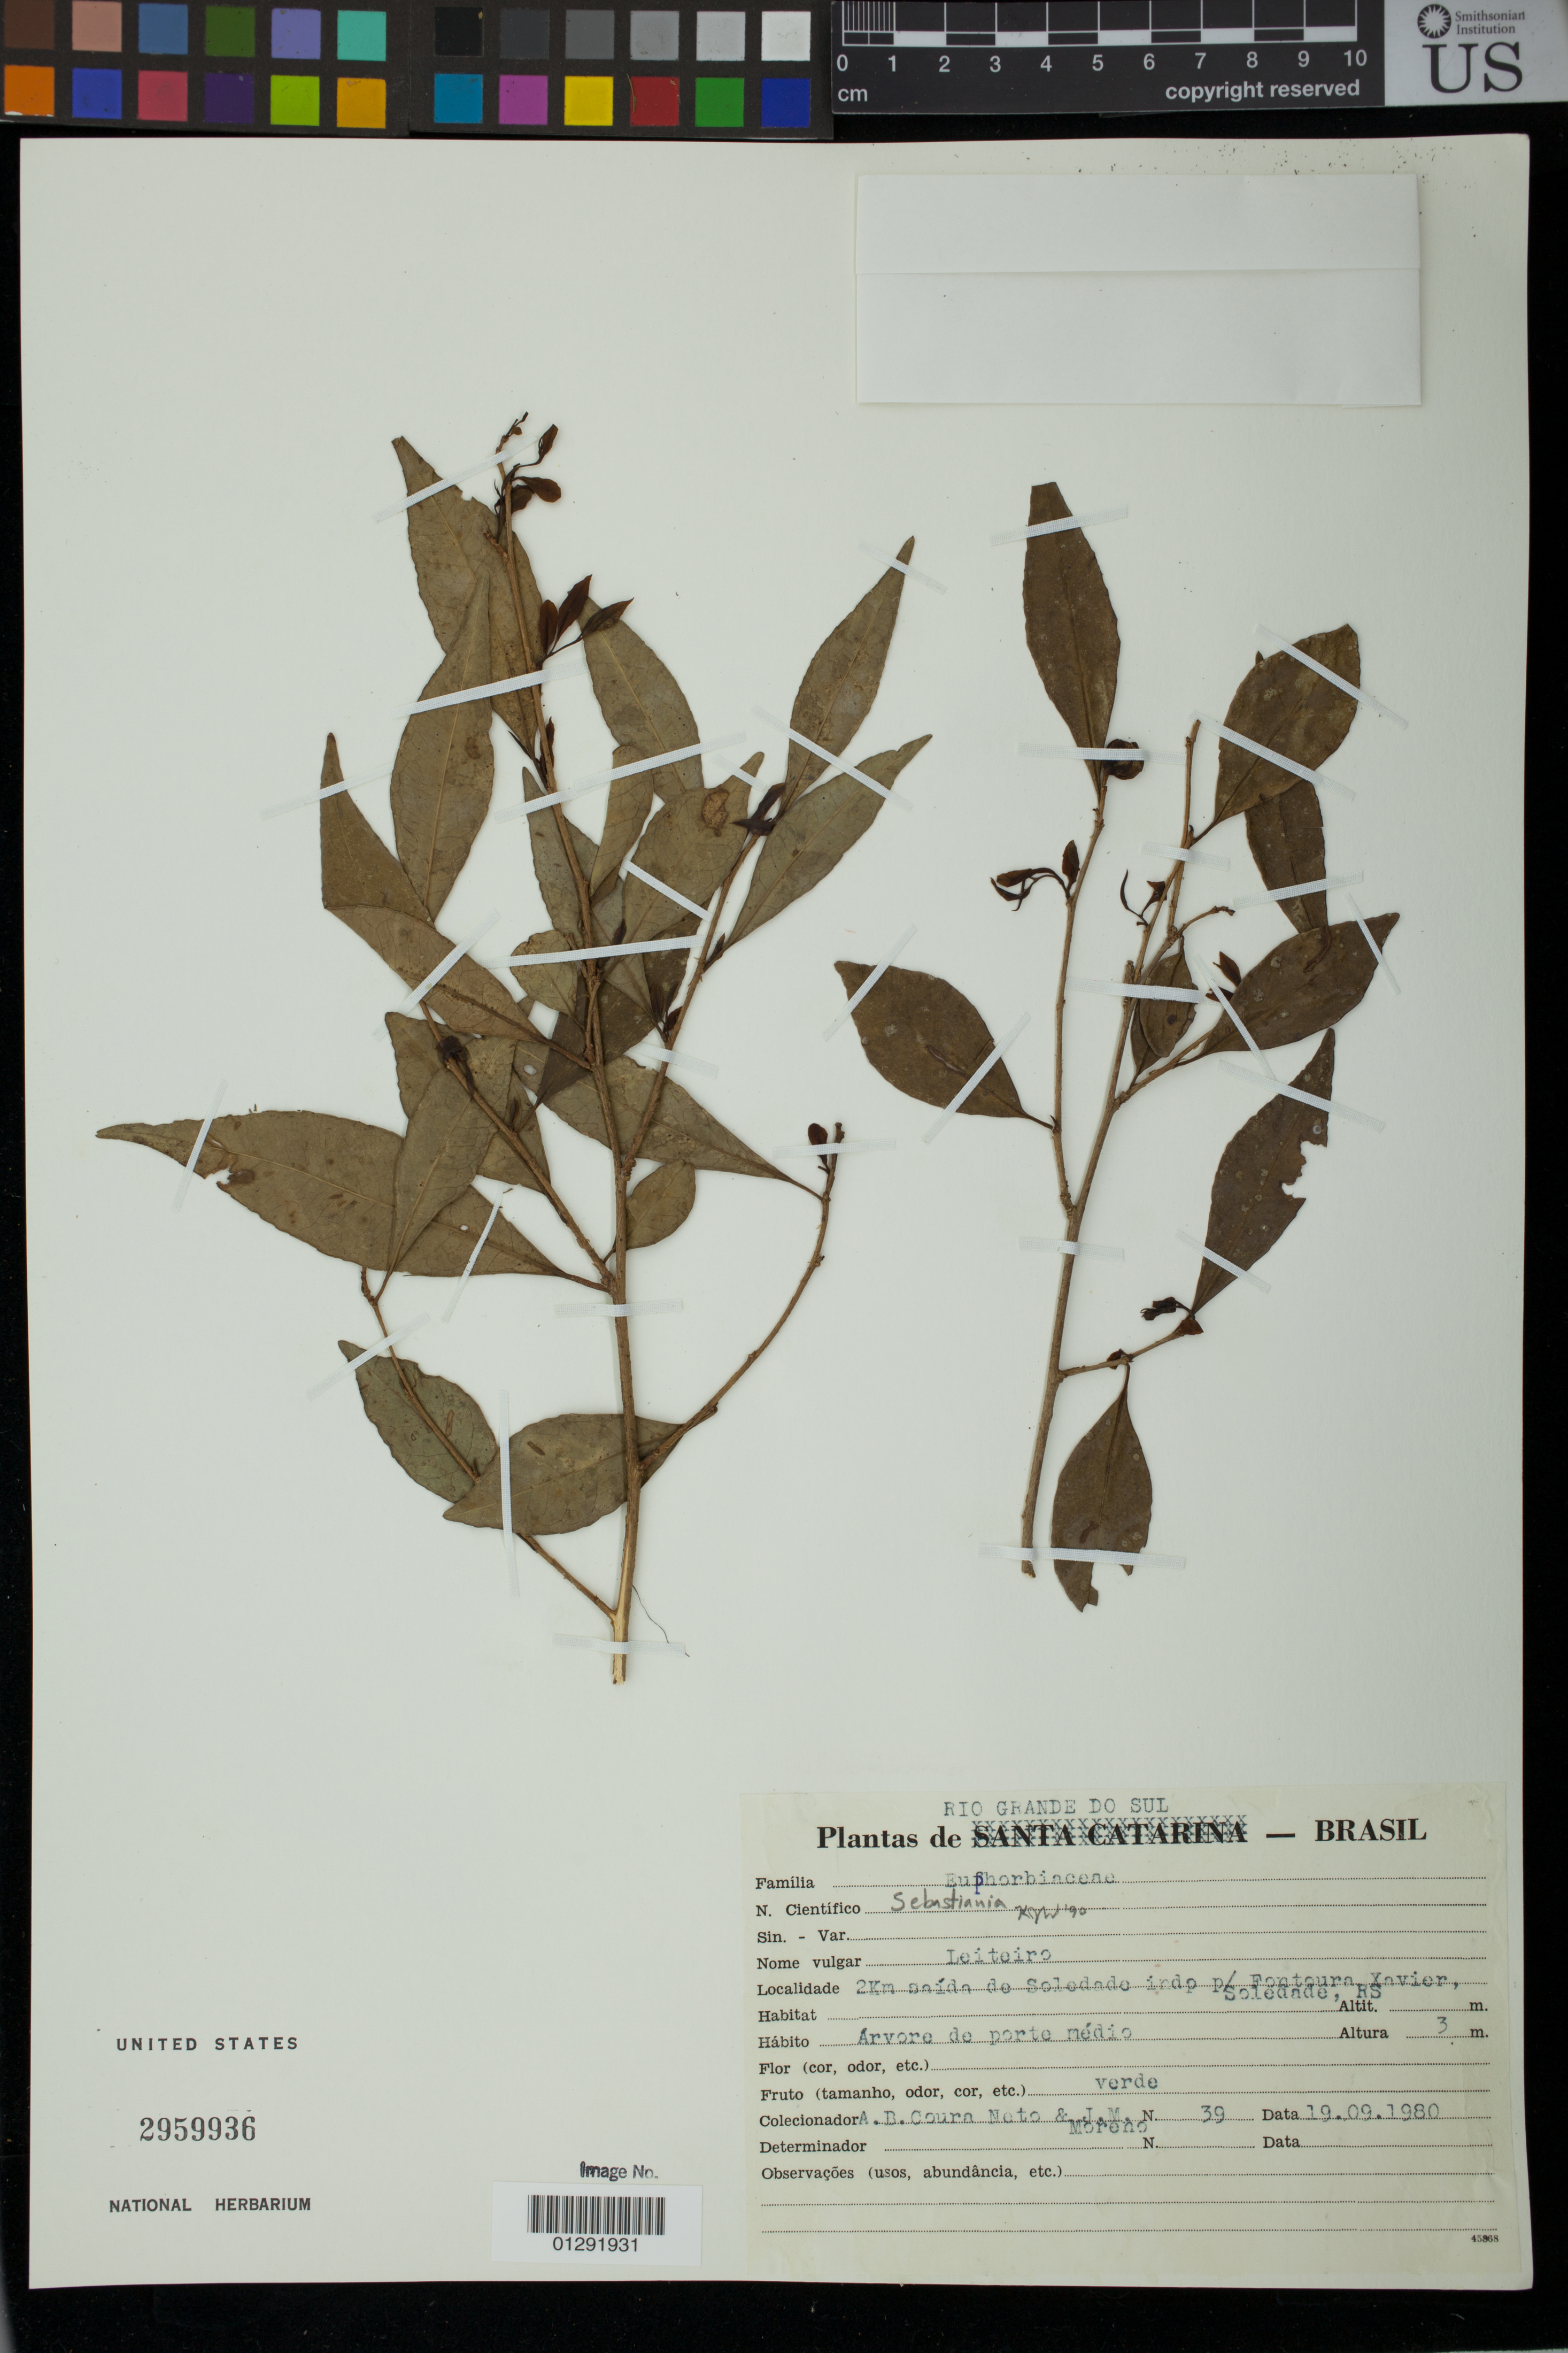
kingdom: Plantae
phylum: Tracheophyta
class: Magnoliopsida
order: Malpighiales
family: Euphorbiaceae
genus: Sebastiania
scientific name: Sebastiania sp.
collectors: A. Coura Neto & J. Moreno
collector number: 39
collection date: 1980-09-19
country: Brazil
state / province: Rio Grande do Sul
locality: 2 Km saida do Soledade indp p/ Fontoura Xavier, Soledade, RS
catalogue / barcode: US 2959936